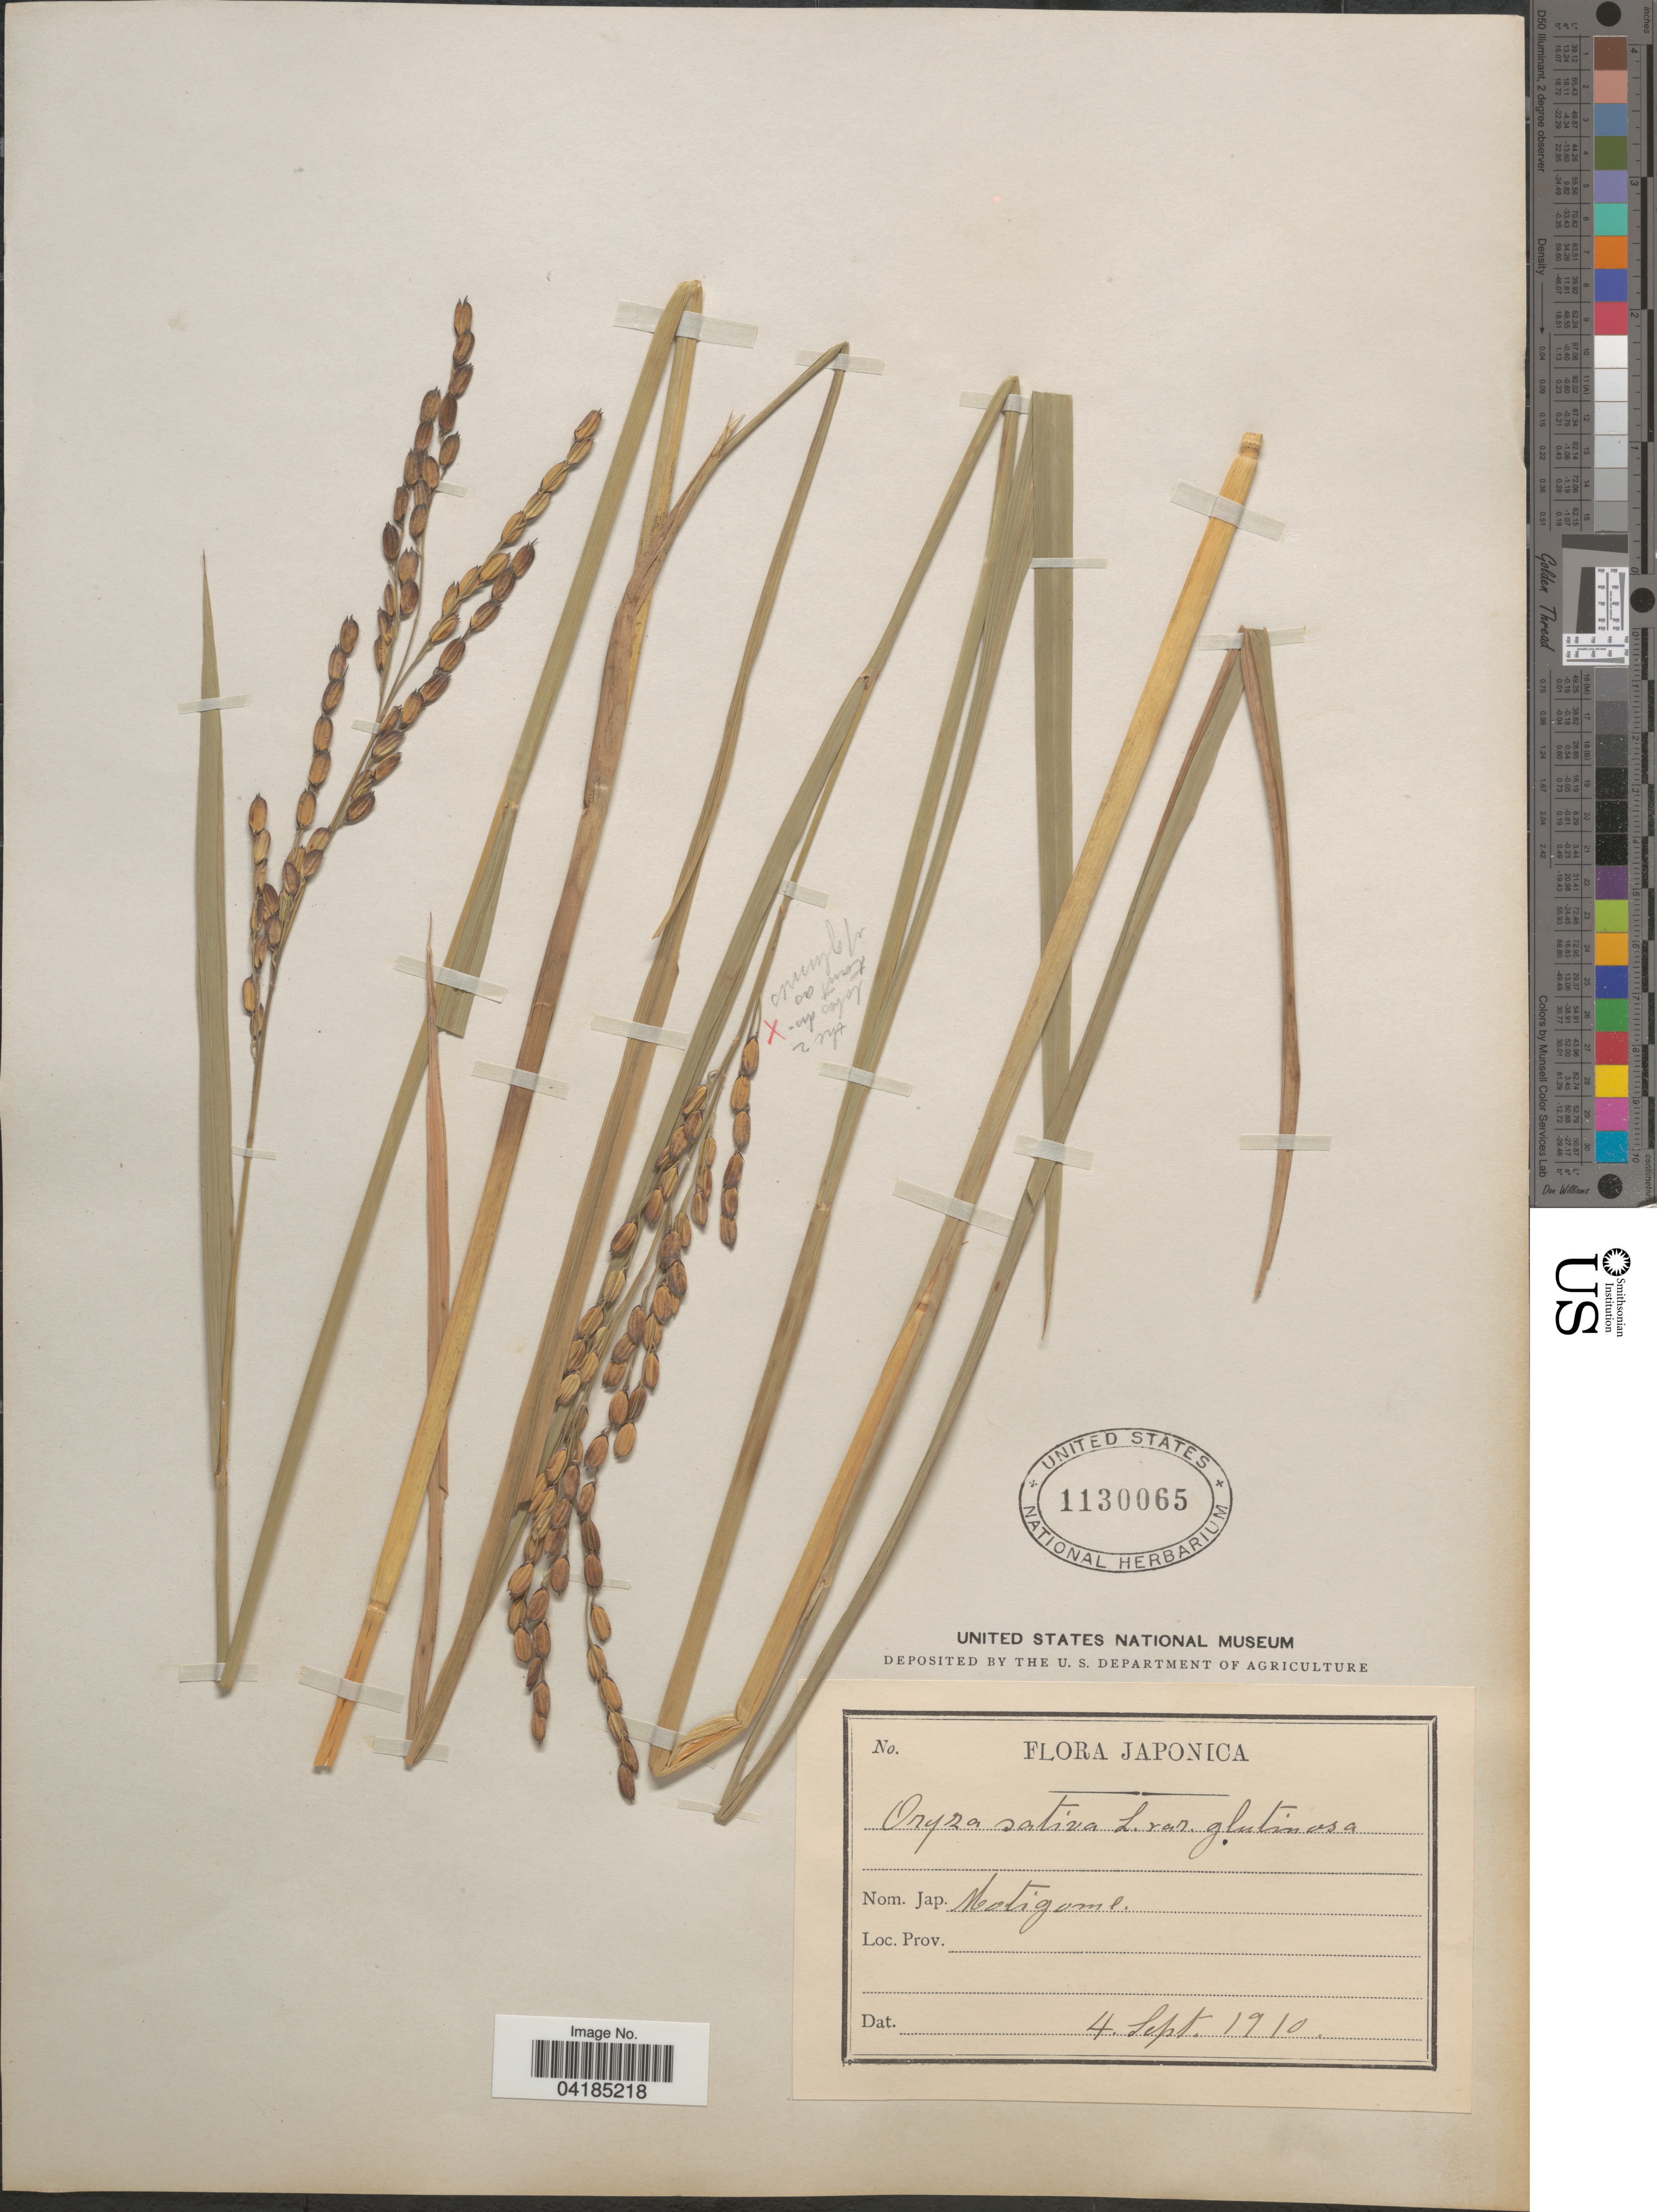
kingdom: Plantae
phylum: Tracheophyta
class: Liliopsida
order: Poales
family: Poaceae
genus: Oryza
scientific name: Oryza sativa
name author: L.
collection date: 1910-09-04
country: Japan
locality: Notigome.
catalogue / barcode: US 1130065